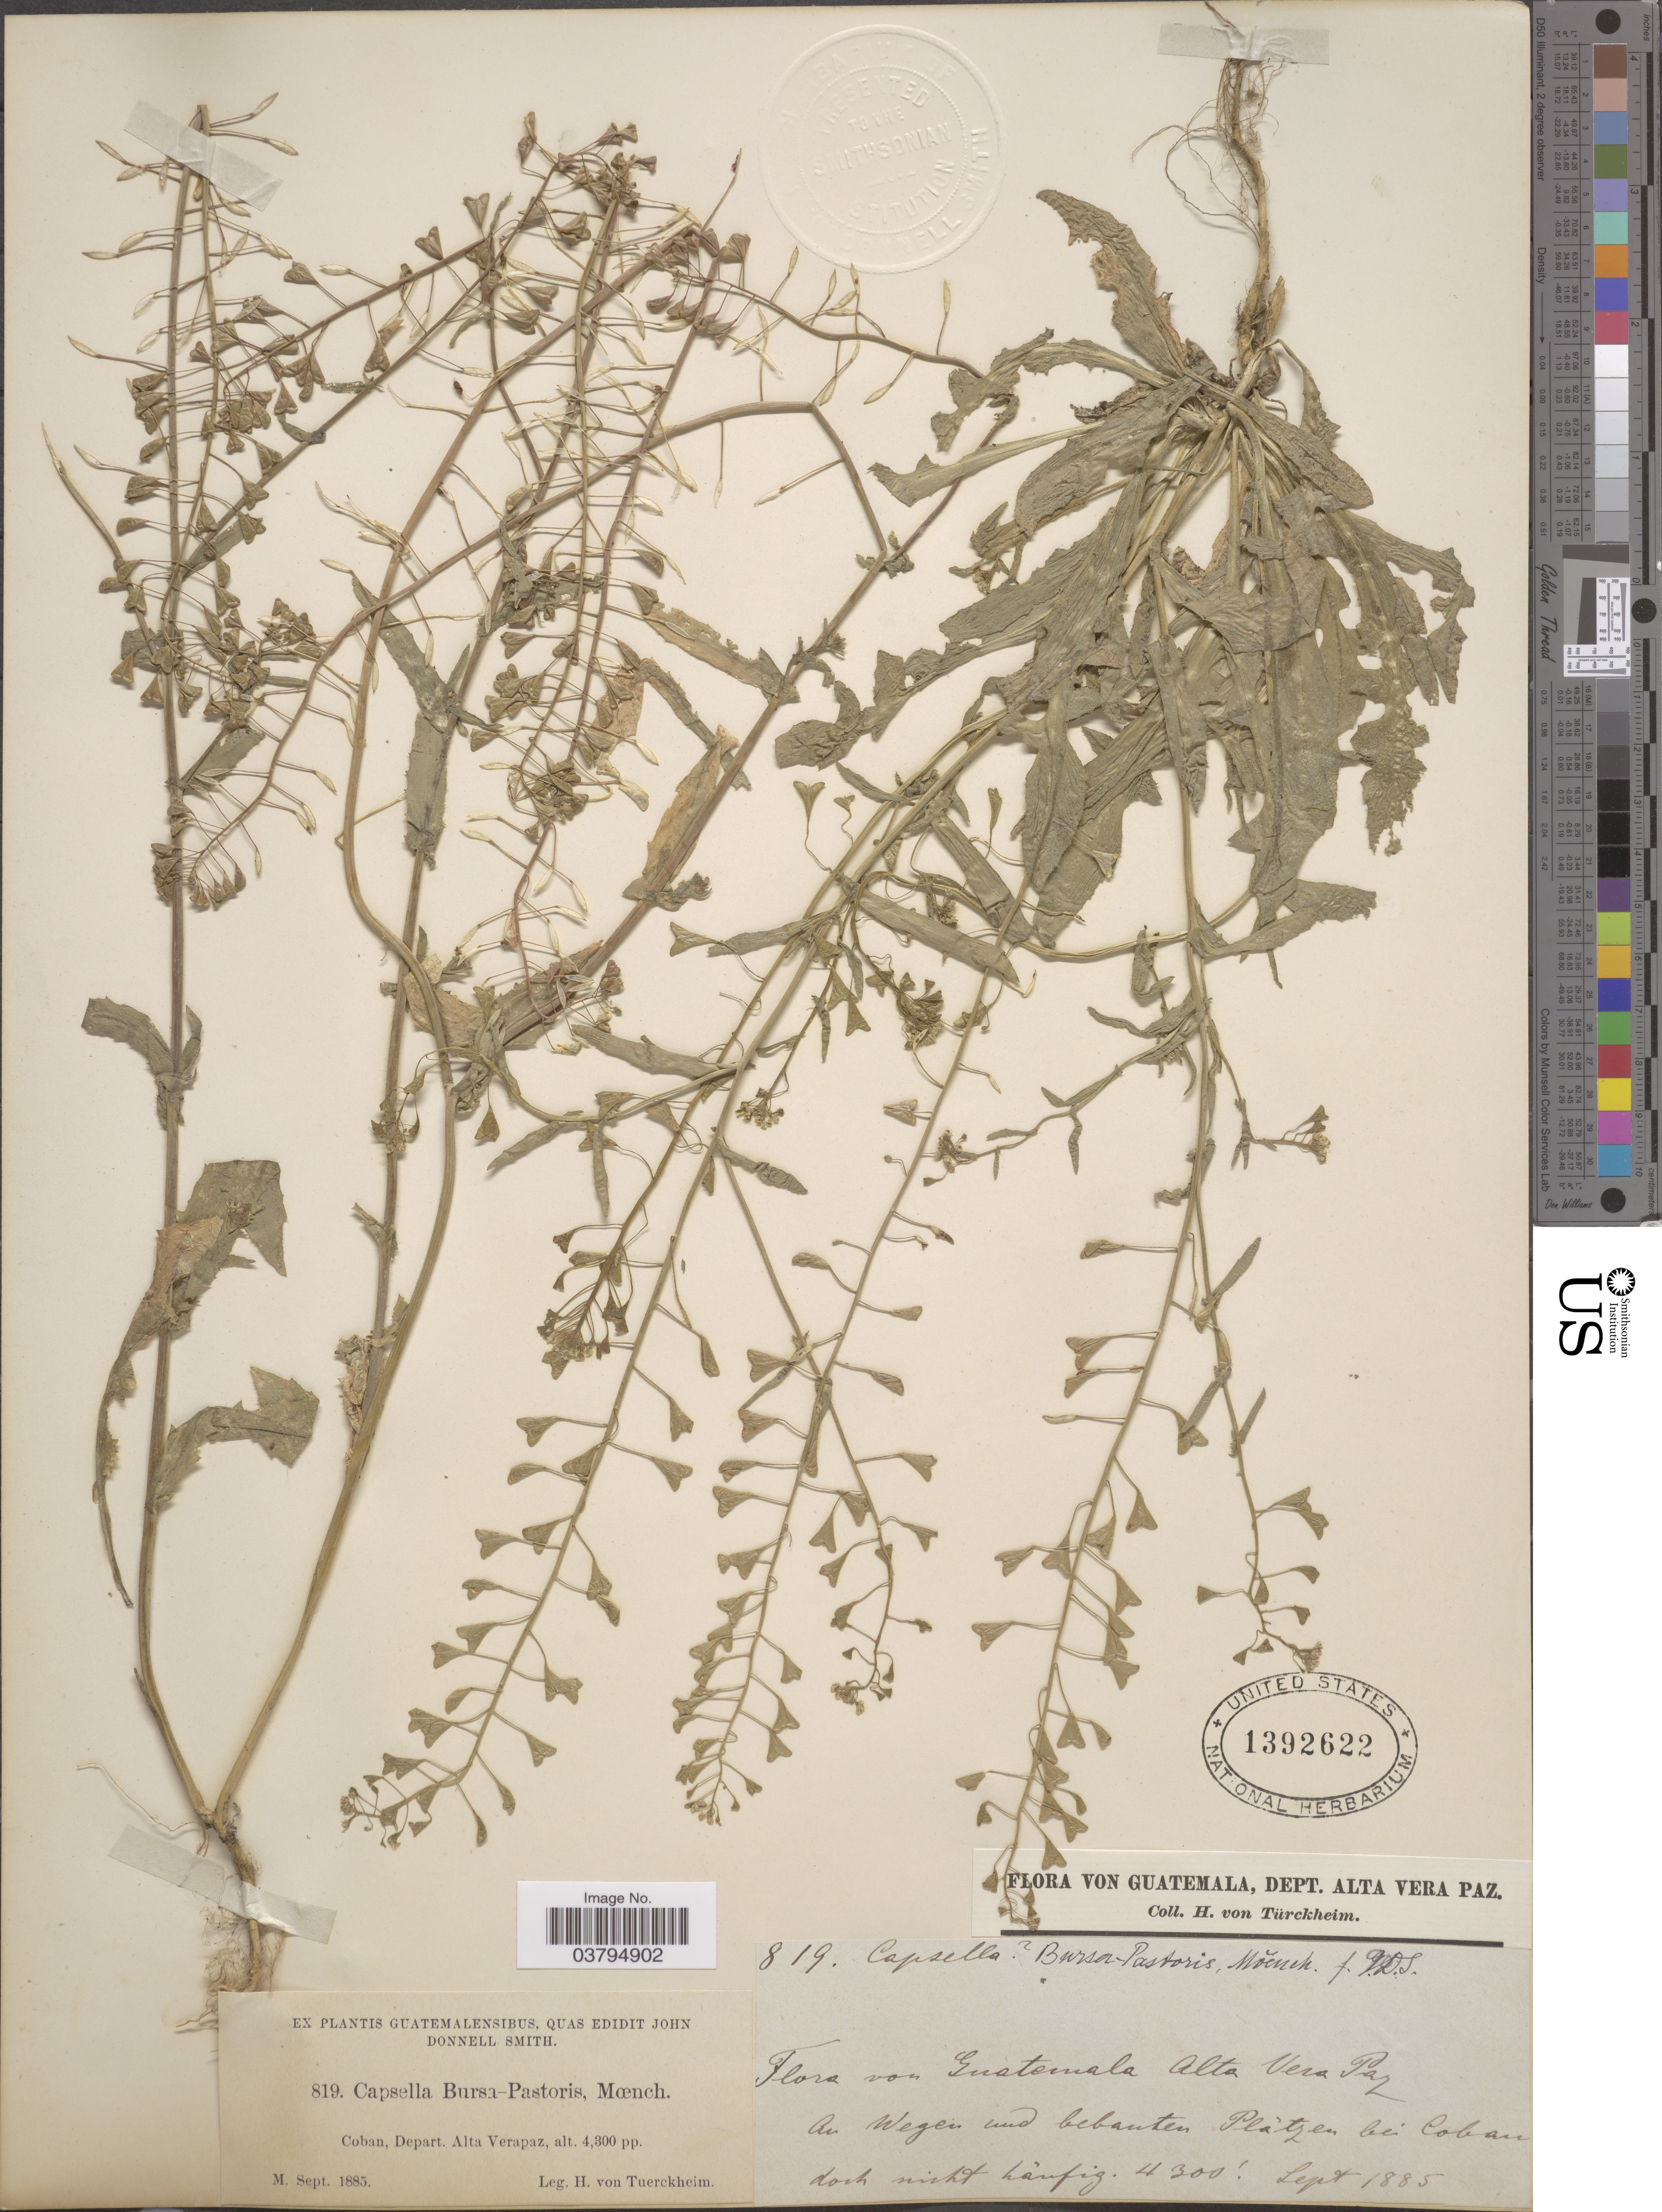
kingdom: Plantae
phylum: Tracheophyta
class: Magnoliopsida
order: Brassicales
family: Brassicaceae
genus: Capsella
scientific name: Capsella bursa-pastoris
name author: (L.) Medik.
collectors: H. von Türckheim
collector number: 819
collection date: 1885-09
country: Guatemala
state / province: Alta Verapaz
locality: Coban, Depart. Alta Verapaz.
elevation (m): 1311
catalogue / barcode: US 1392622